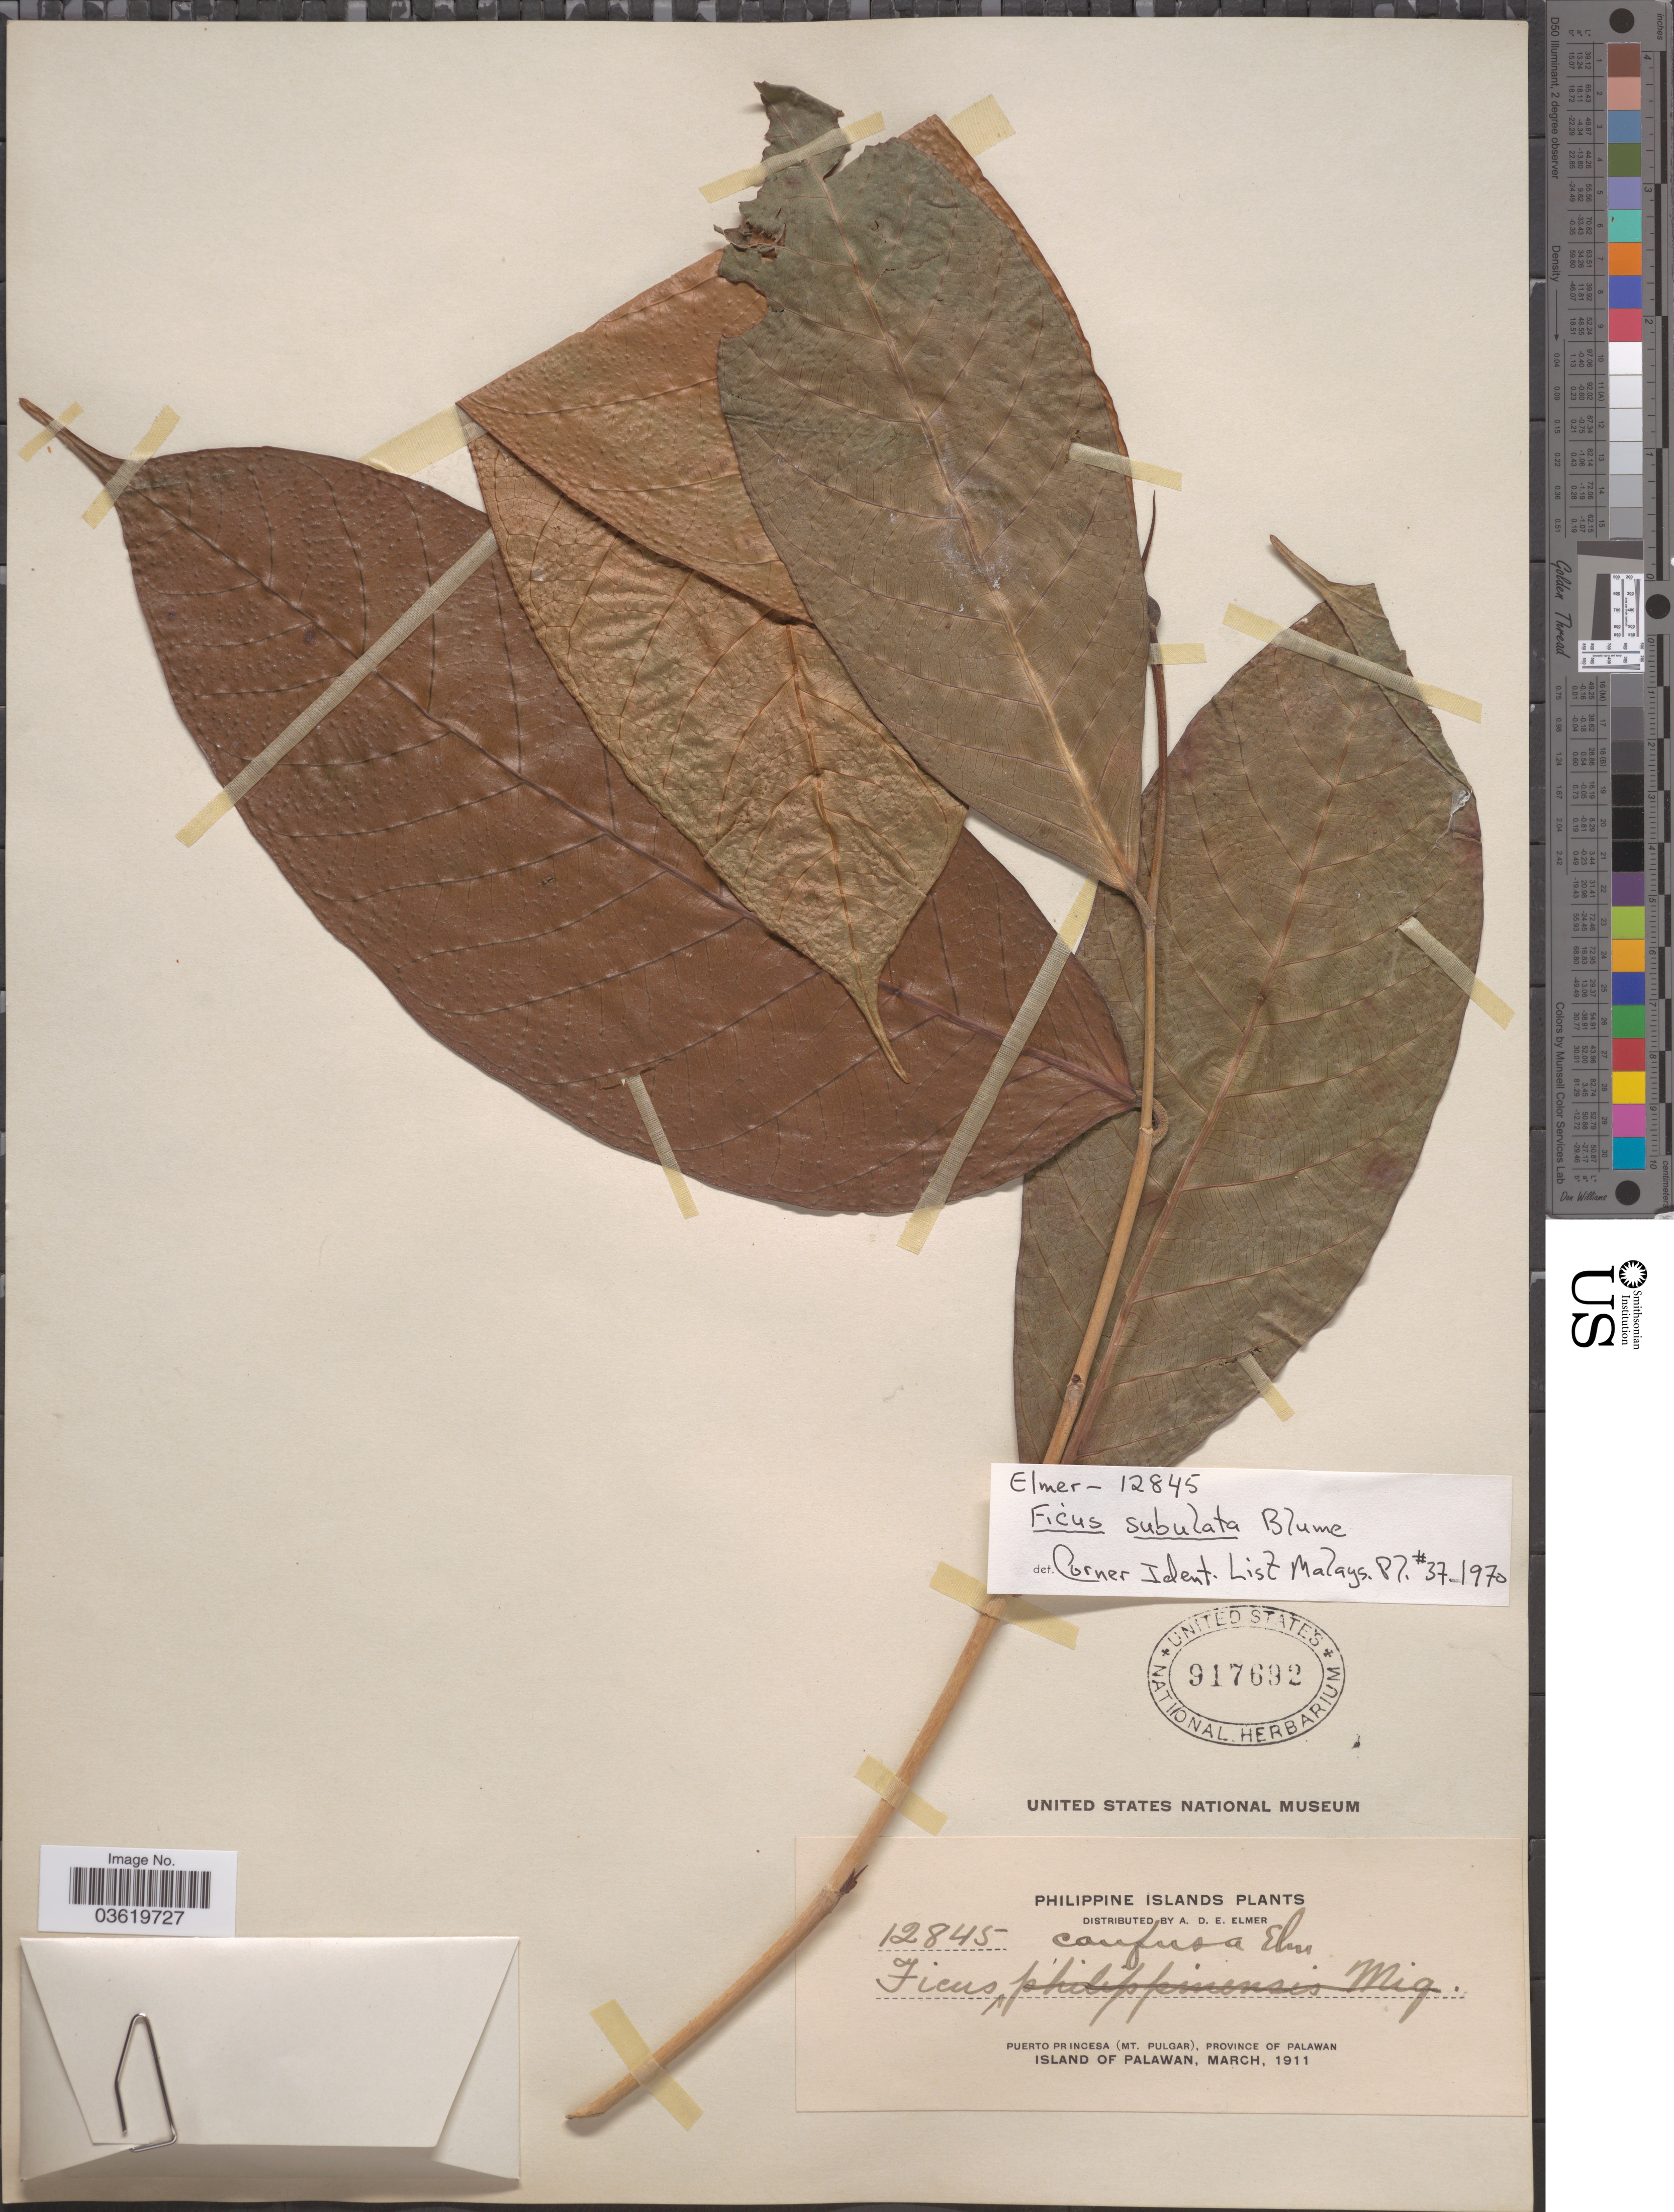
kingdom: Plantae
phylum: Tracheophyta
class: Magnoliopsida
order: Rosales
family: Moraceae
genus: Ficus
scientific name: Ficus subulata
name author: Blume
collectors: A. D. E. Elmer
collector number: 12845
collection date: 1911-03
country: Philippines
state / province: Mimaropa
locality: Philippine Islands. Puerto Princesa (Mt. Pulgar), Province of Palawan. Island of Palawan.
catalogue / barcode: US 917692